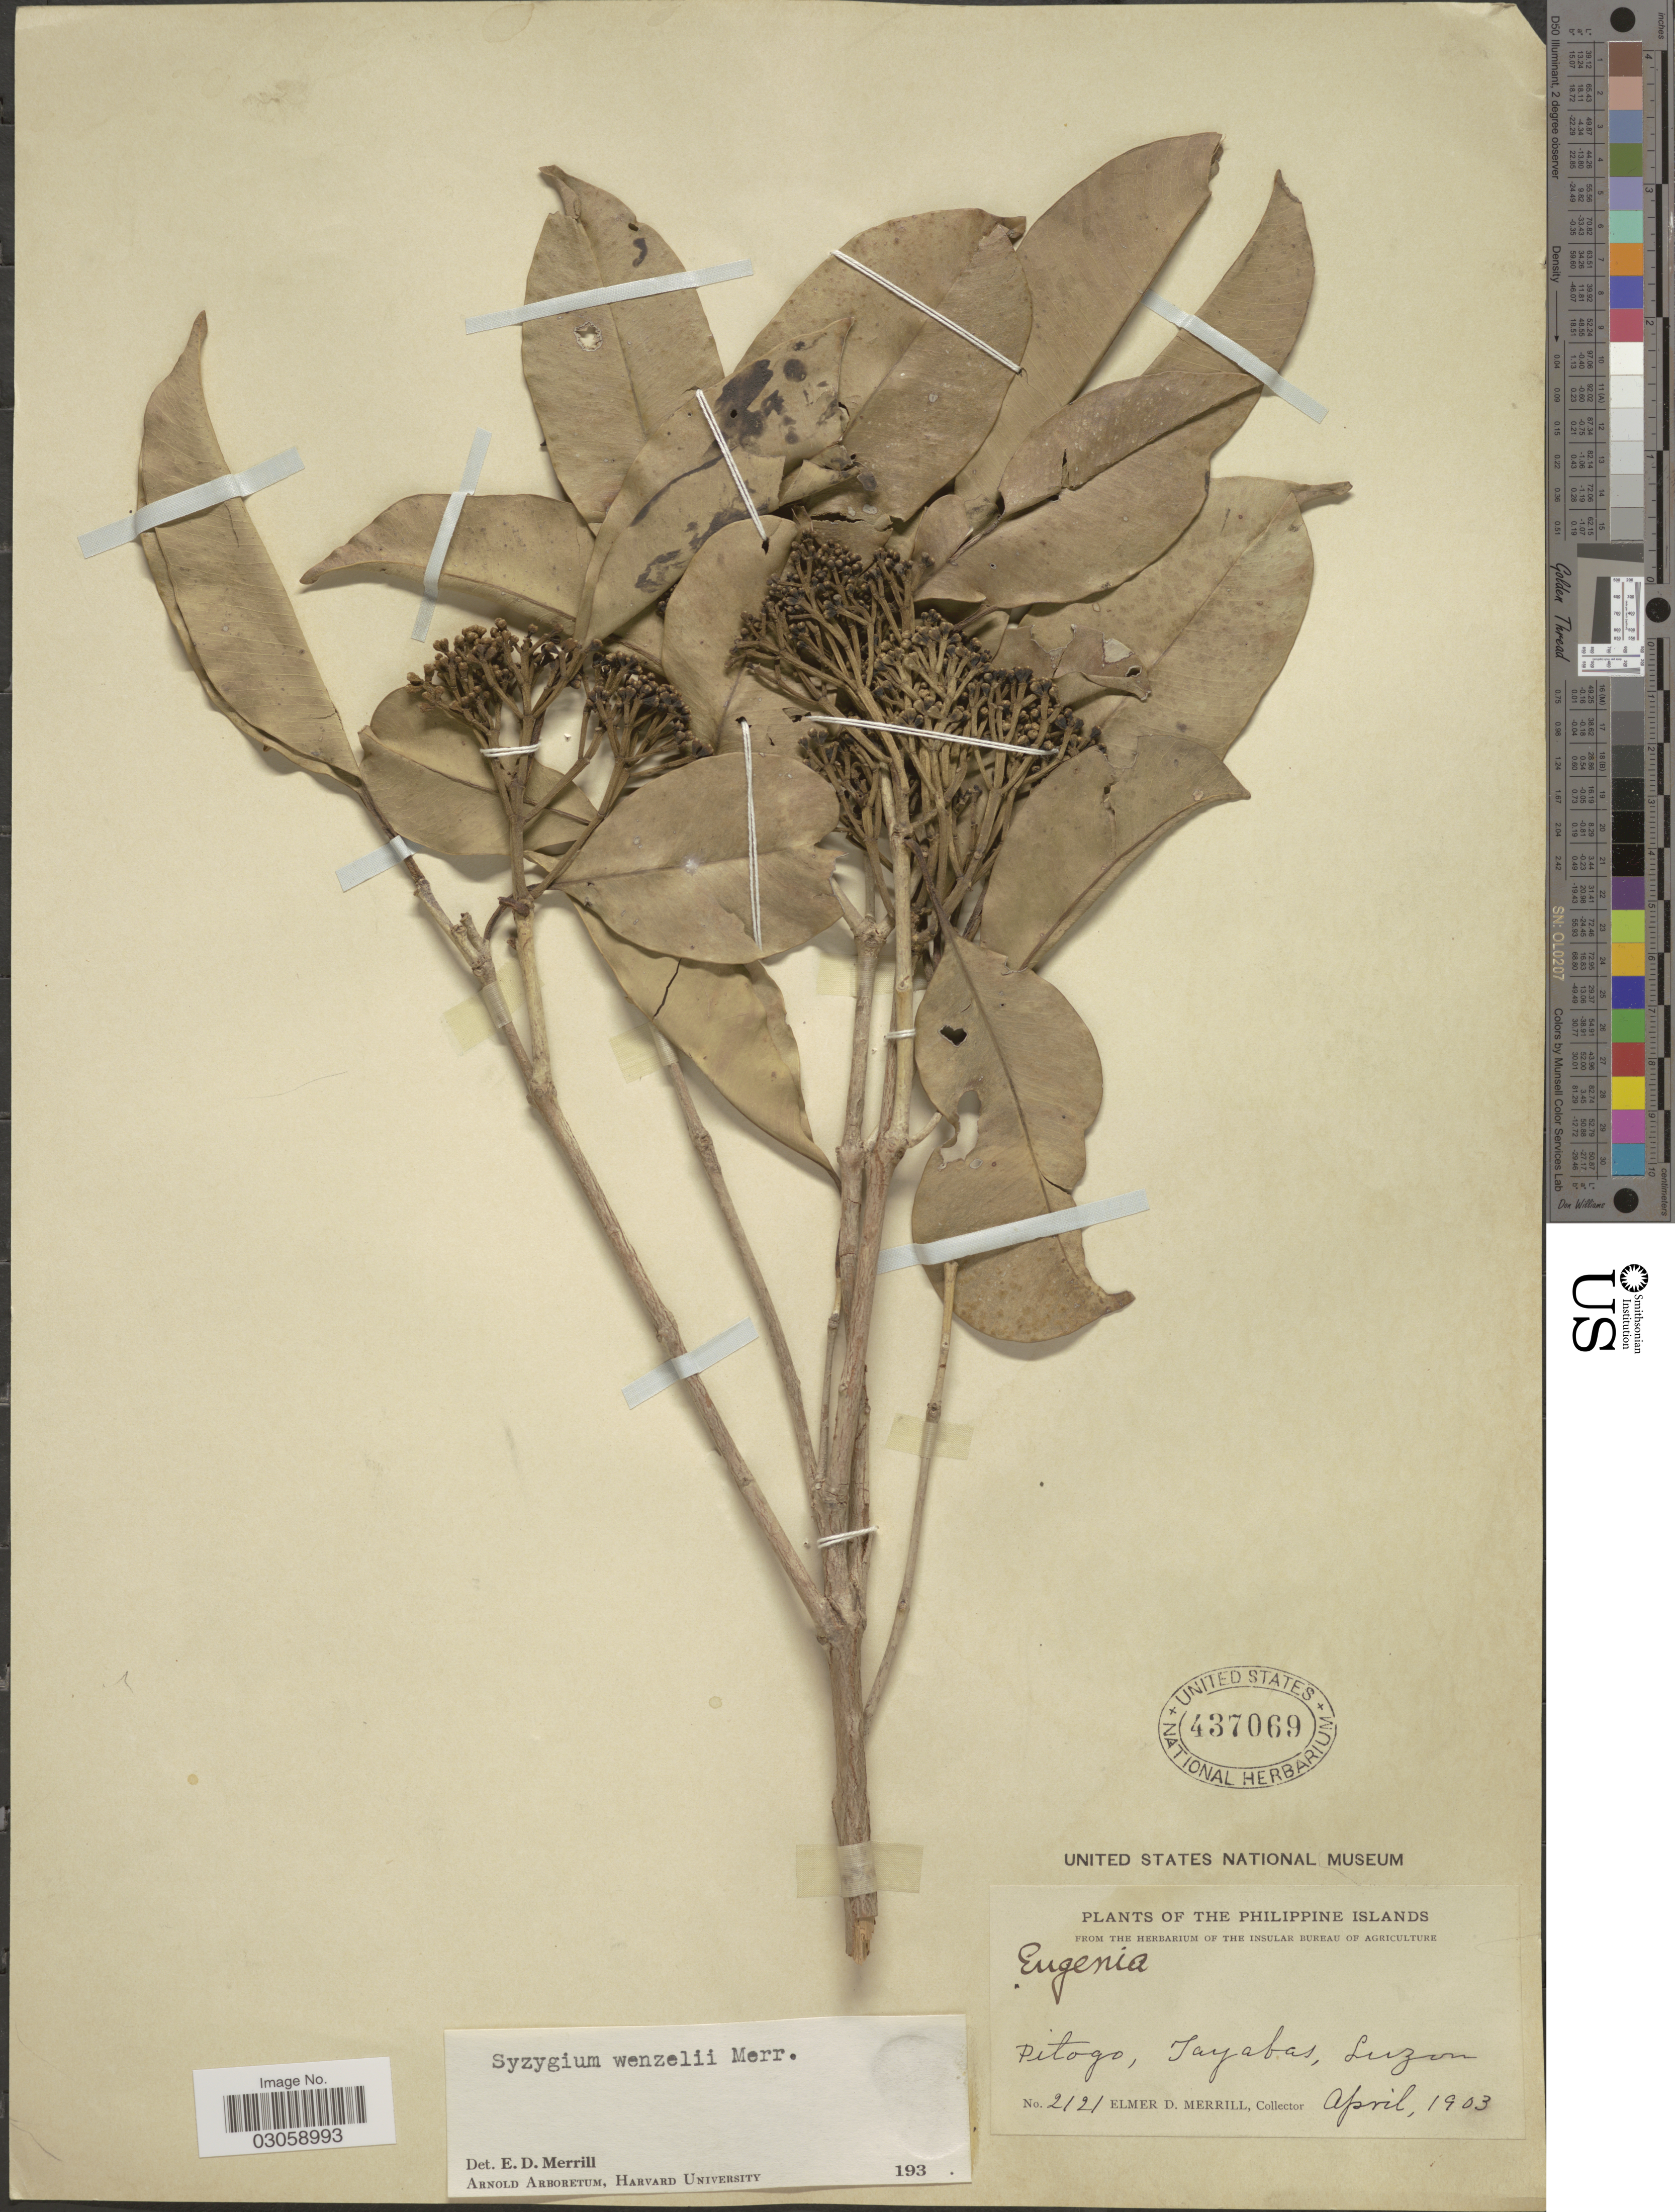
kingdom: Plantae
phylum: Tracheophyta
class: Magnoliopsida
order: Myrtales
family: Myrtaceae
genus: Syzygium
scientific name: Syzygium wenzelii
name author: (Merr.) Merr.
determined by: Merrill, Elmer D.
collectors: E. D. Merrill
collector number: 2121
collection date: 1903-04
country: Philippines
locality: The Philippine Islands, Pitogo, Tayabas, Luzon.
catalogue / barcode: US 437069